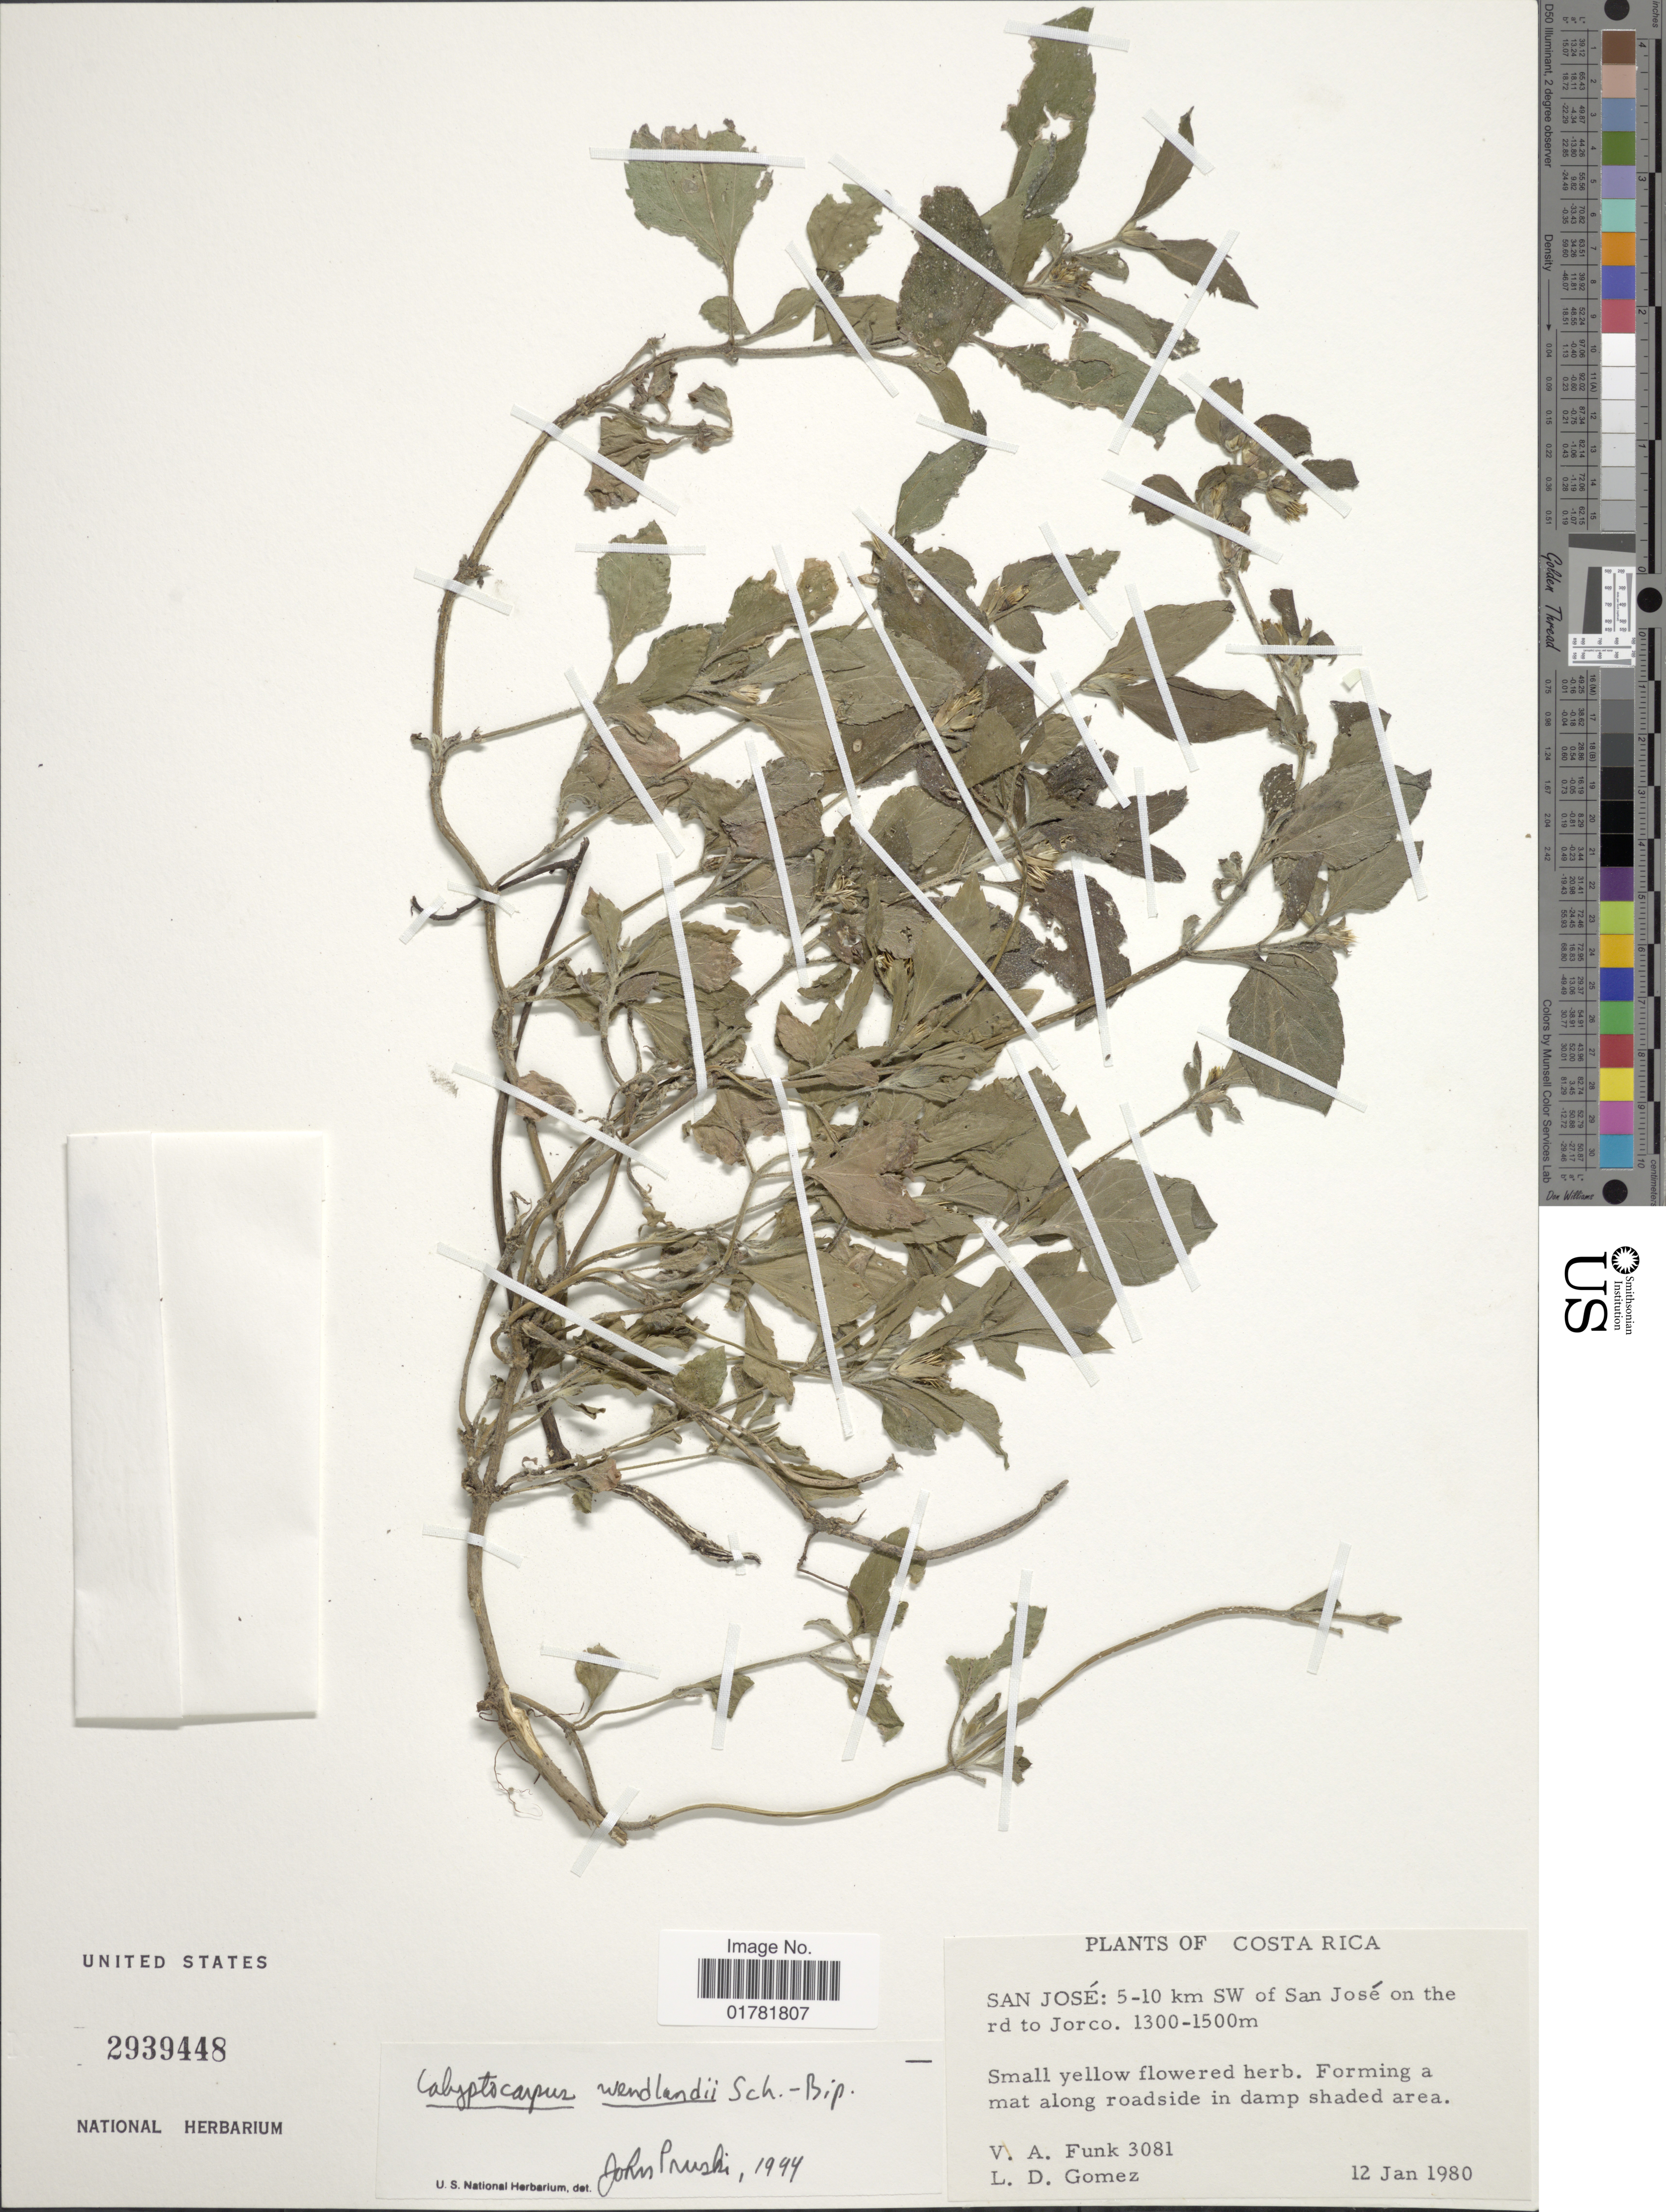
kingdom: Plantae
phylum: Tracheophyta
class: Magnoliopsida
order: Asterales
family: Asteraceae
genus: Calyptocarpus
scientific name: Calyptocarpus wendlandii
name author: Sch. Bip.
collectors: V. Funk & L. Gomez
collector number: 3081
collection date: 1980-01-12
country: Costa Rica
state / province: San José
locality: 5-10 km SW of San José on the rd to Jorco. Forming a mat along roadside in damp shaded area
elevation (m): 1300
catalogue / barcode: US 2939448